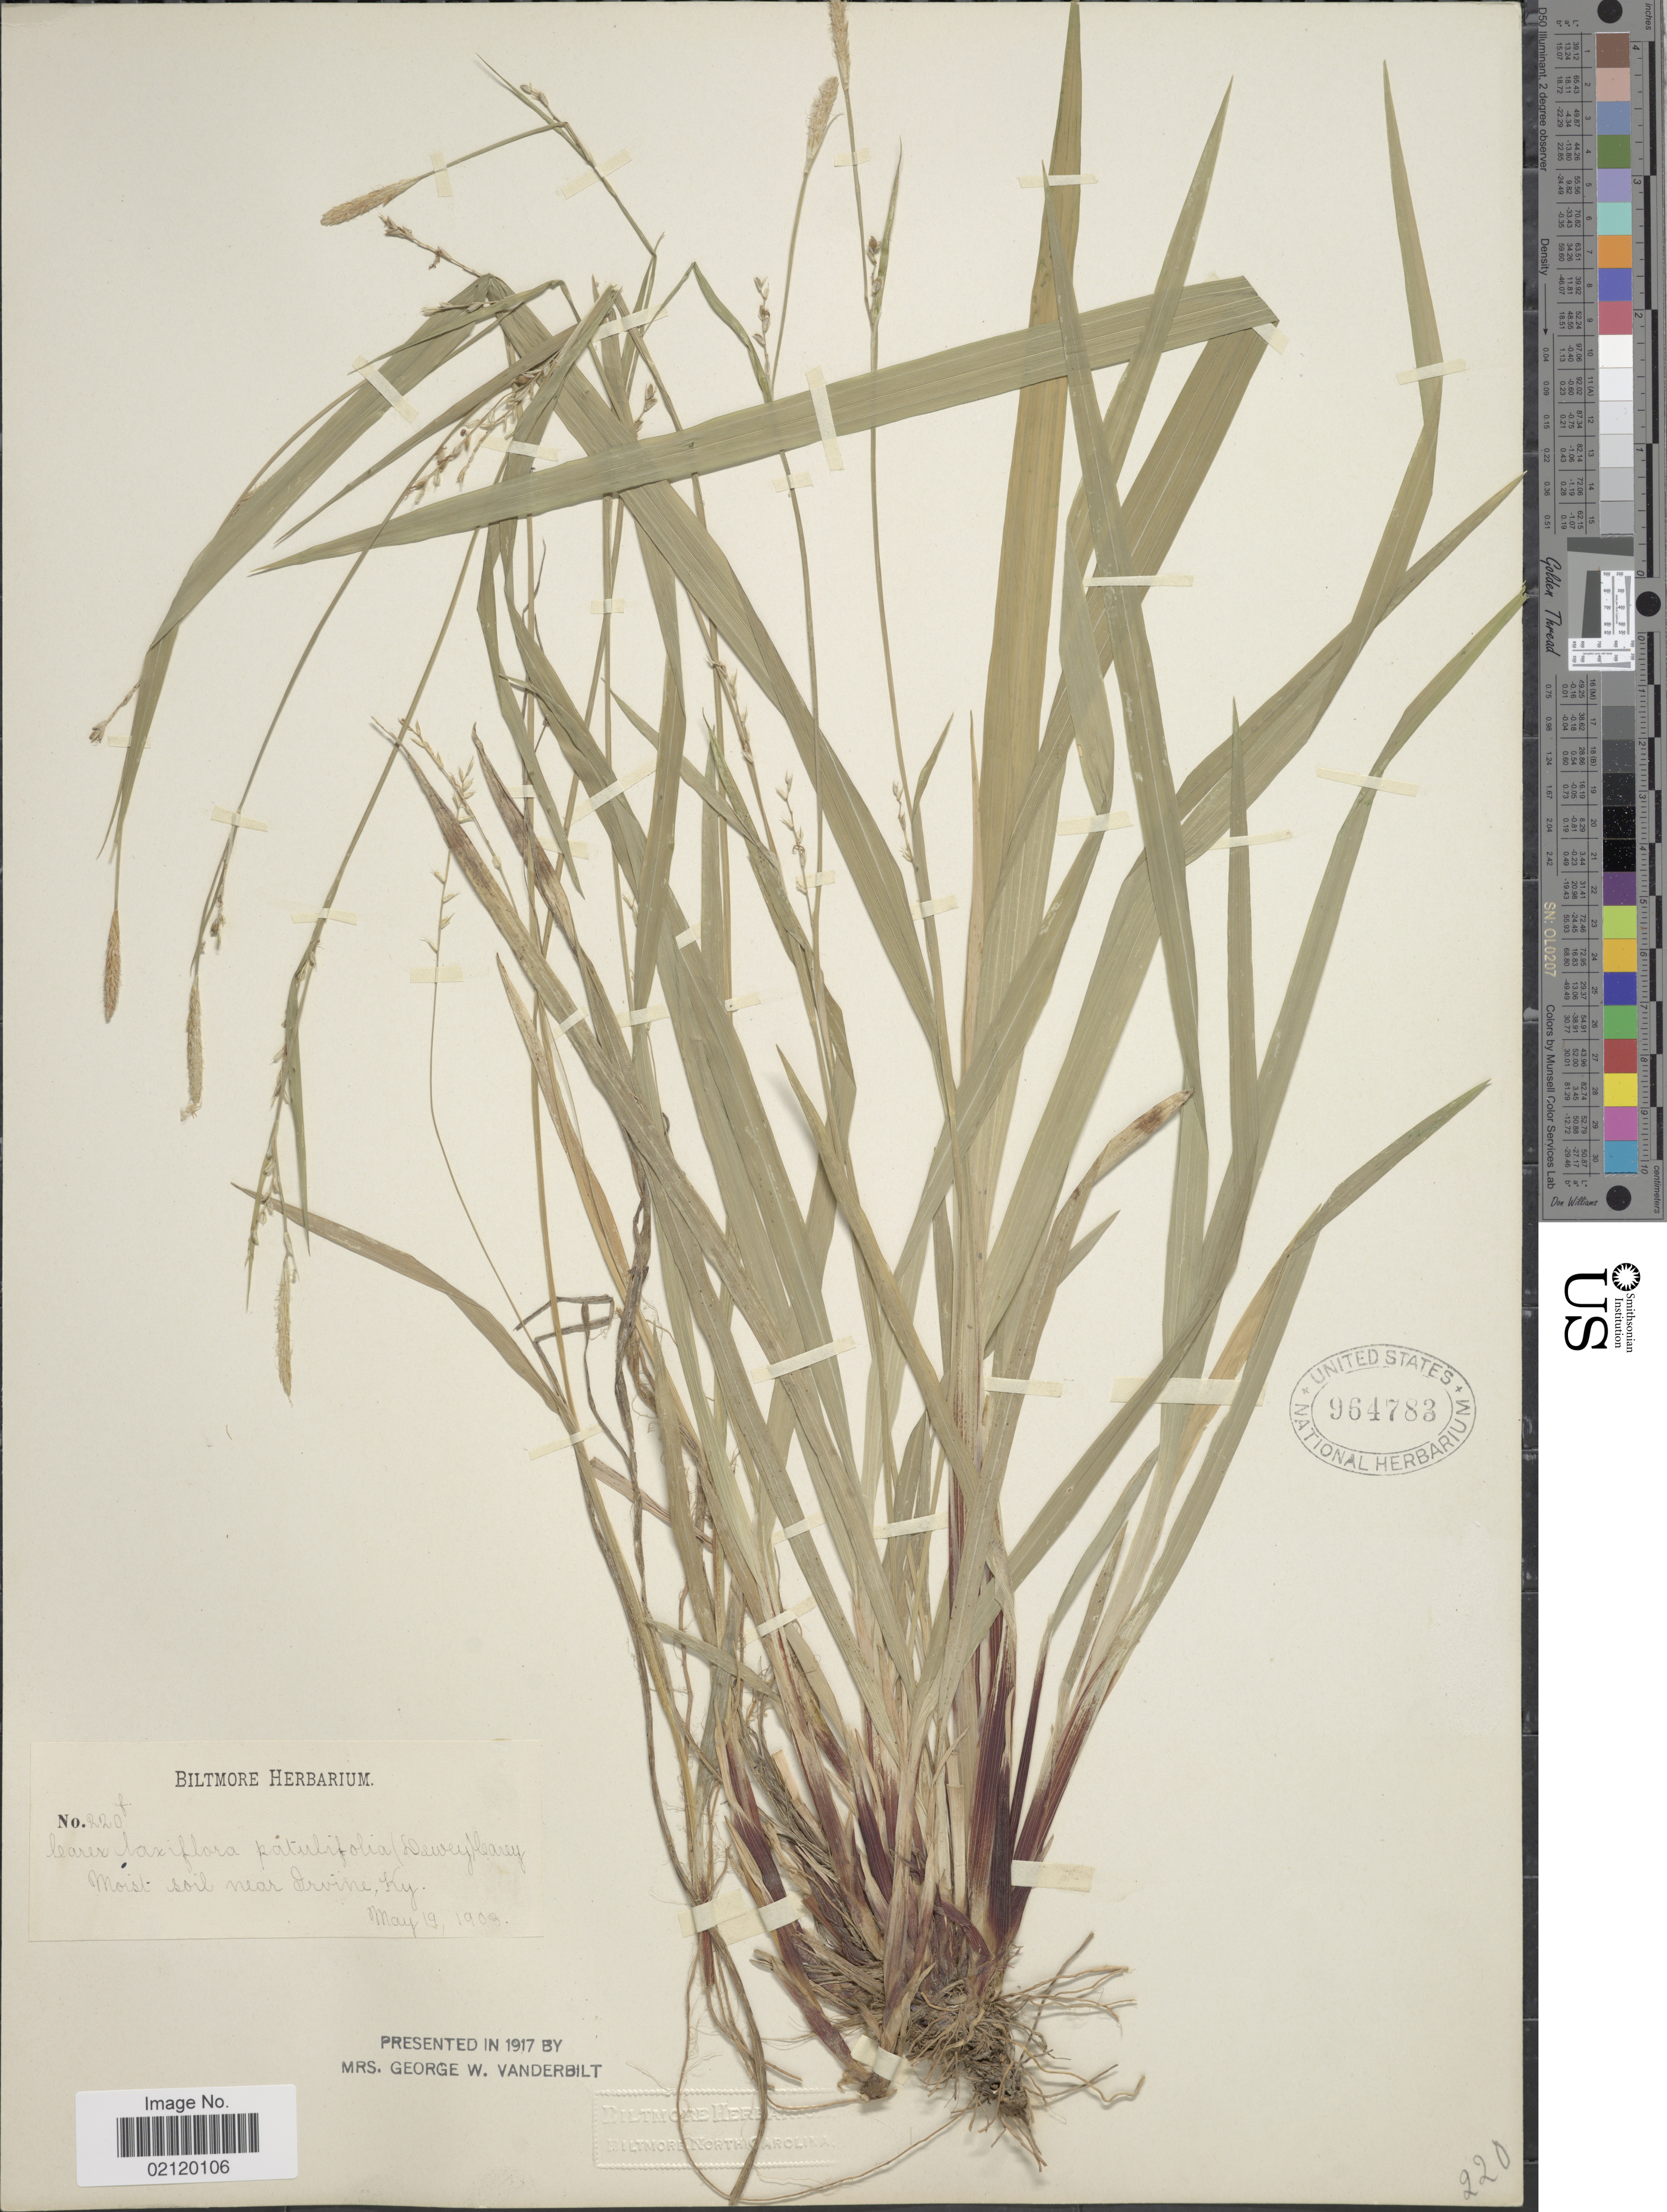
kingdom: Plantae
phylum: Tracheophyta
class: Liliopsida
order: Poales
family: Cyperaceae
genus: Carex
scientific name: Carex laxiflora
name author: Lam.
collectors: ex herb. Biltmore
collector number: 220f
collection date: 1903-05-19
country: United States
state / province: Kentucky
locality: Moist soil near Irvine, Ky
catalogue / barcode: US 964783